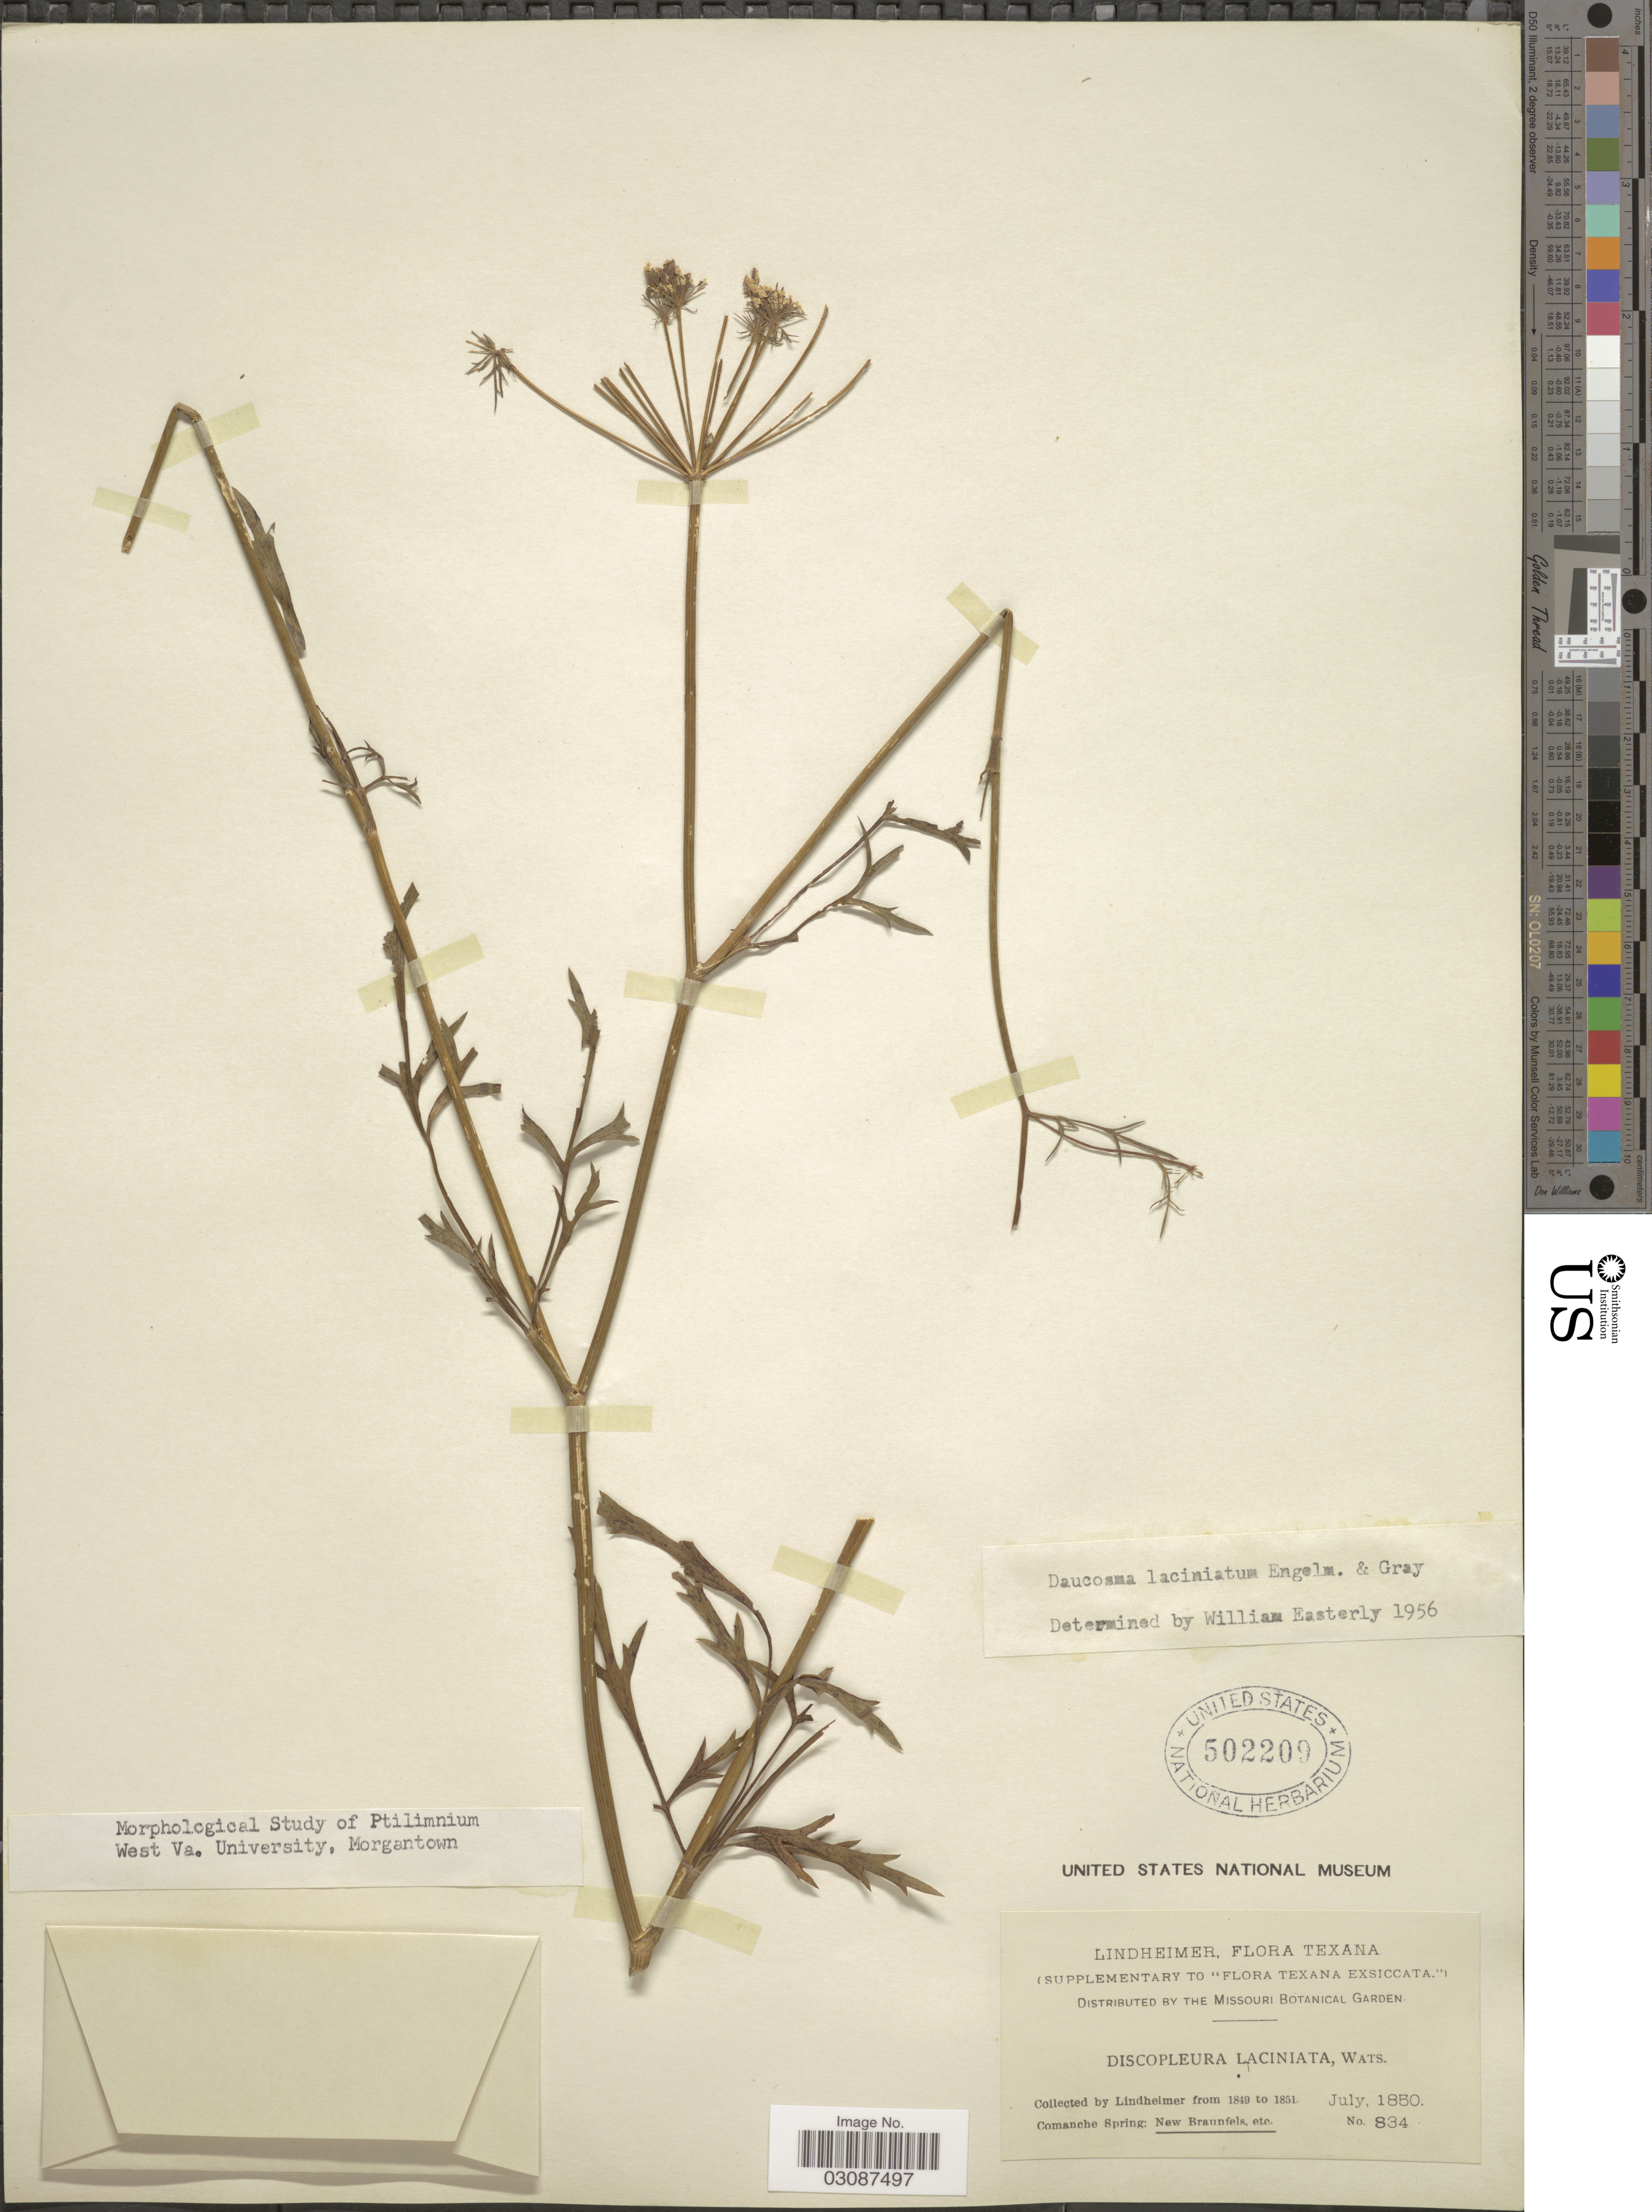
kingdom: Plantae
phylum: Tracheophyta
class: Magnoliopsida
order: Apiales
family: Apiaceae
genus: Daucosma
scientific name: Daucosma laciniata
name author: Engelm. & A. Gray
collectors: -. Lindheimer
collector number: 834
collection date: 1850-07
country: United States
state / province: Texas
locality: Comanche Spring: New Braunfels, etc.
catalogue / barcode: US 502209